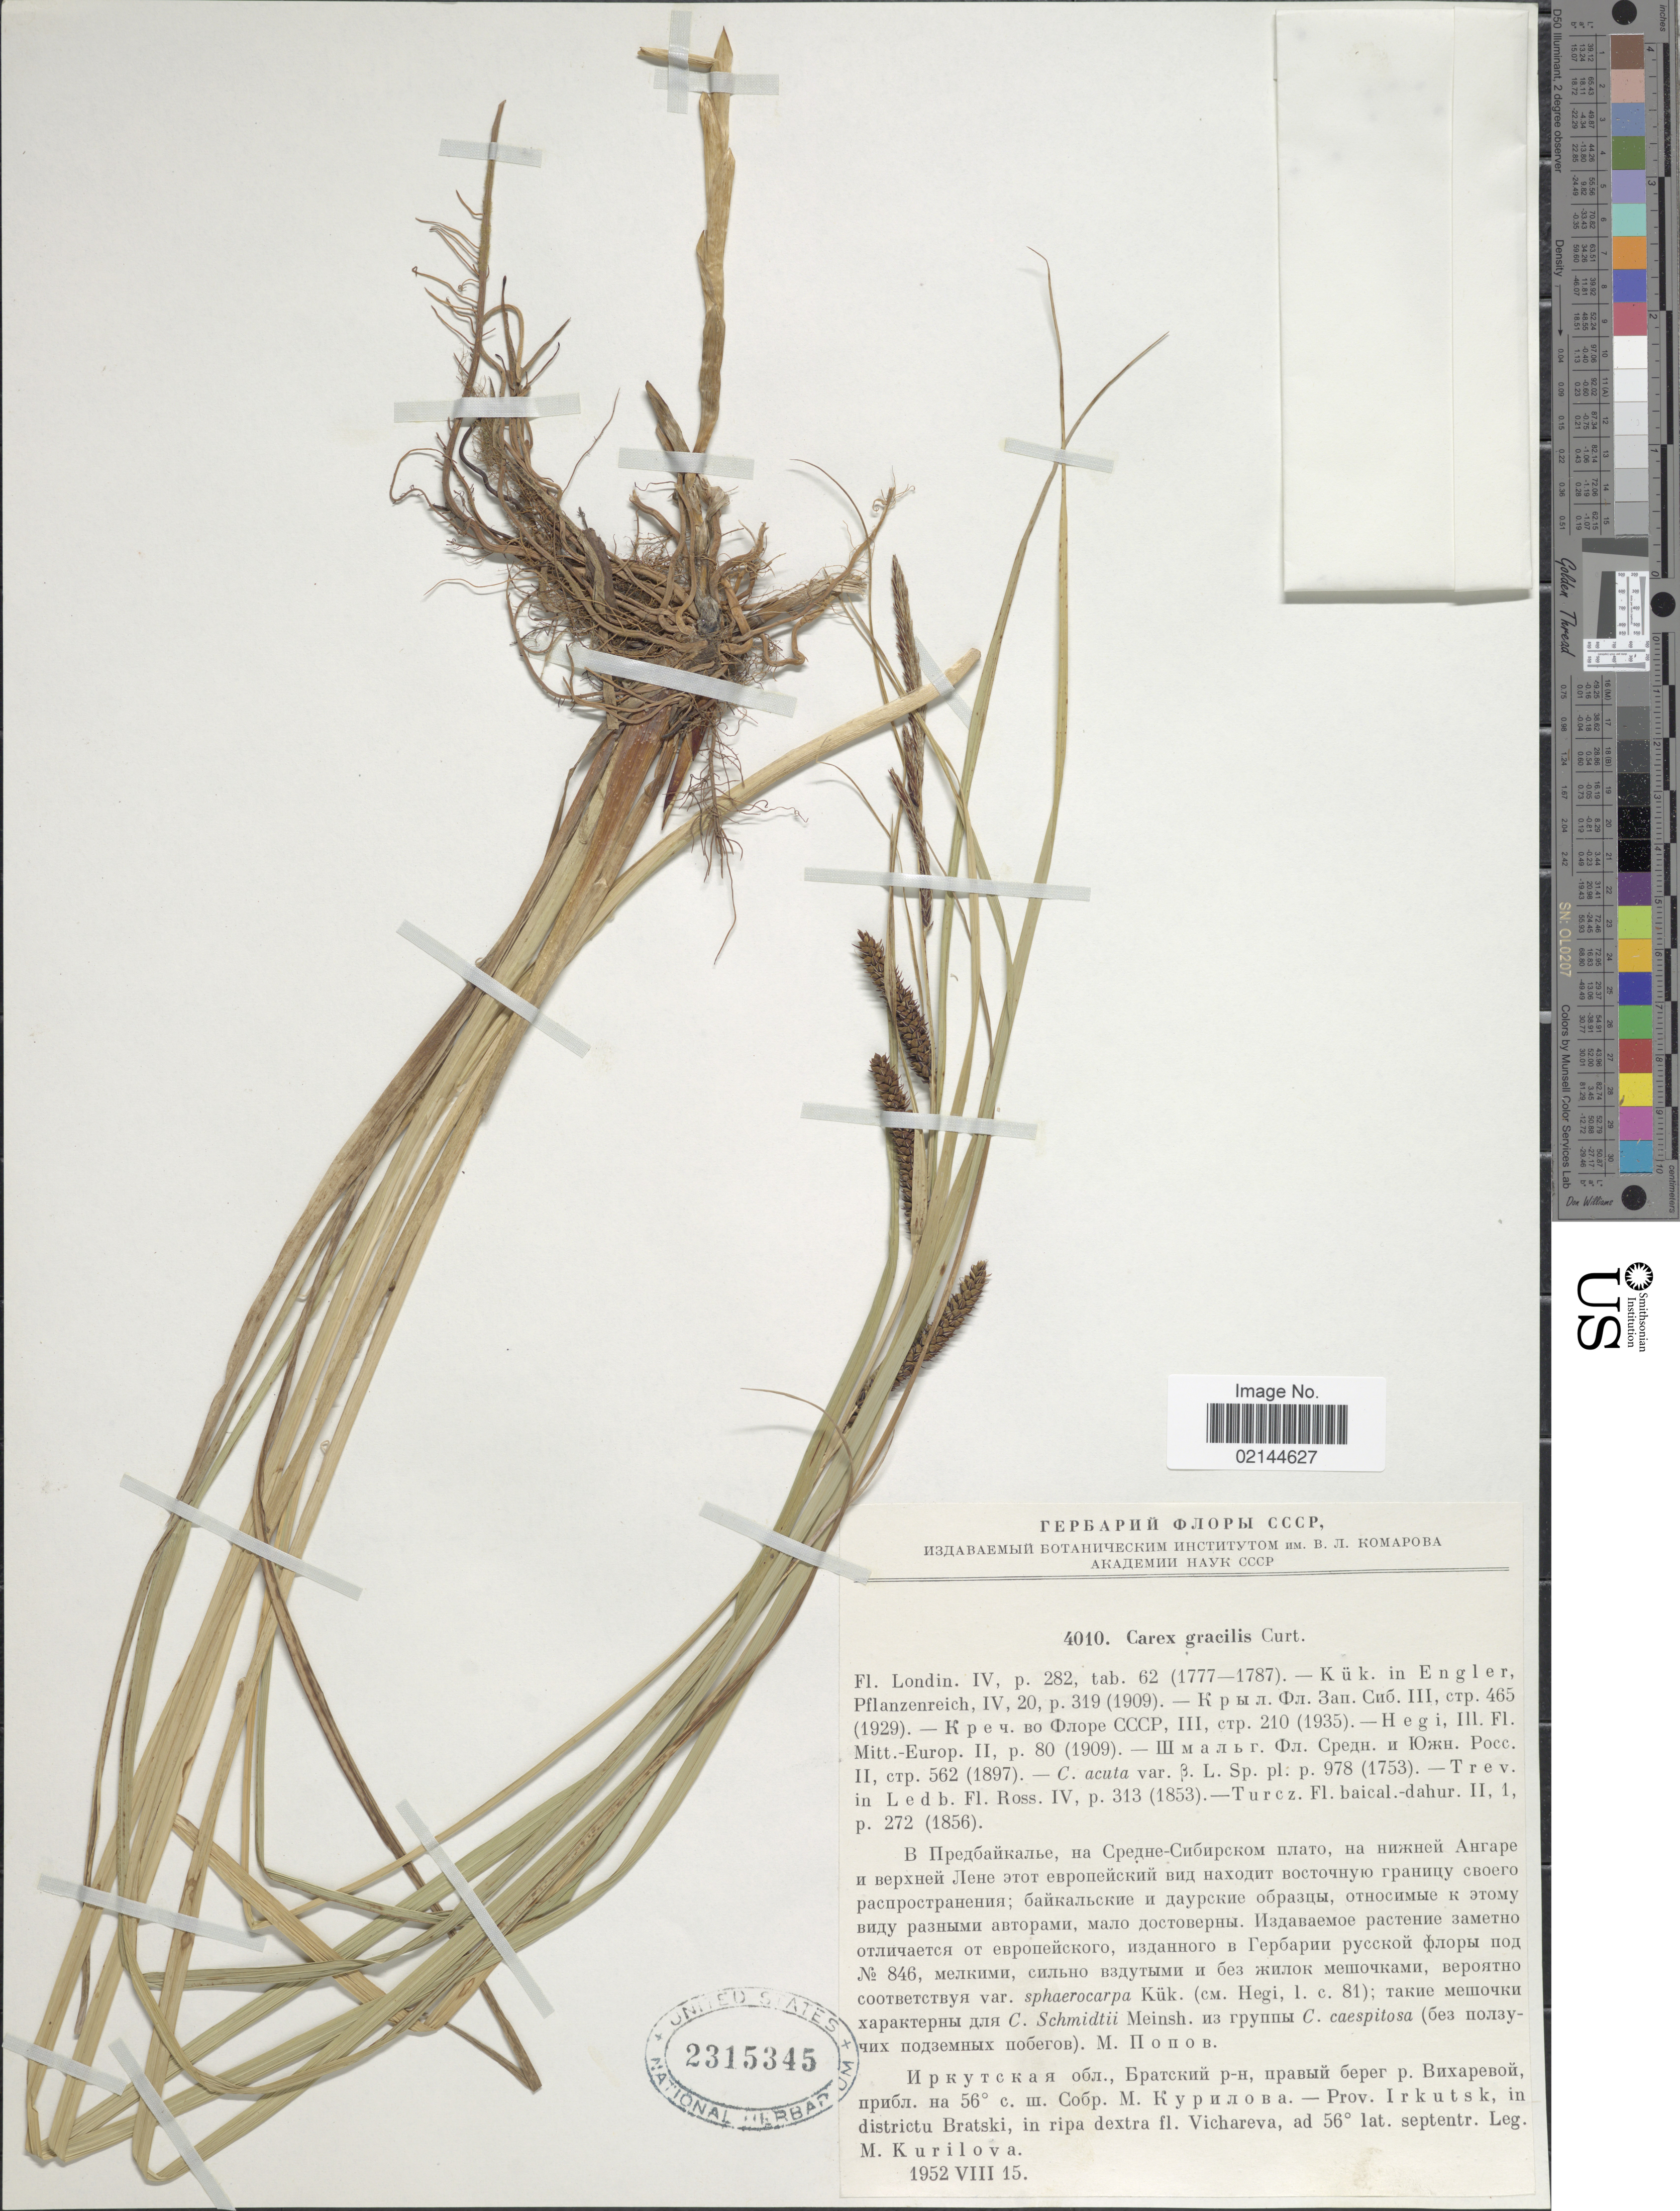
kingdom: Plantae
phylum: Tracheophyta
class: Liliopsida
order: Poales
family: Cyperaceae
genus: Carex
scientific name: Carex acuta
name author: L.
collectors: M. Kurilova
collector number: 4010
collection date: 1952-08-15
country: Russian Federation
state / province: Irkutsk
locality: Prov. Irkutsk, in districtu Bratski, in ripa dextra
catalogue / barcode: US 2315345